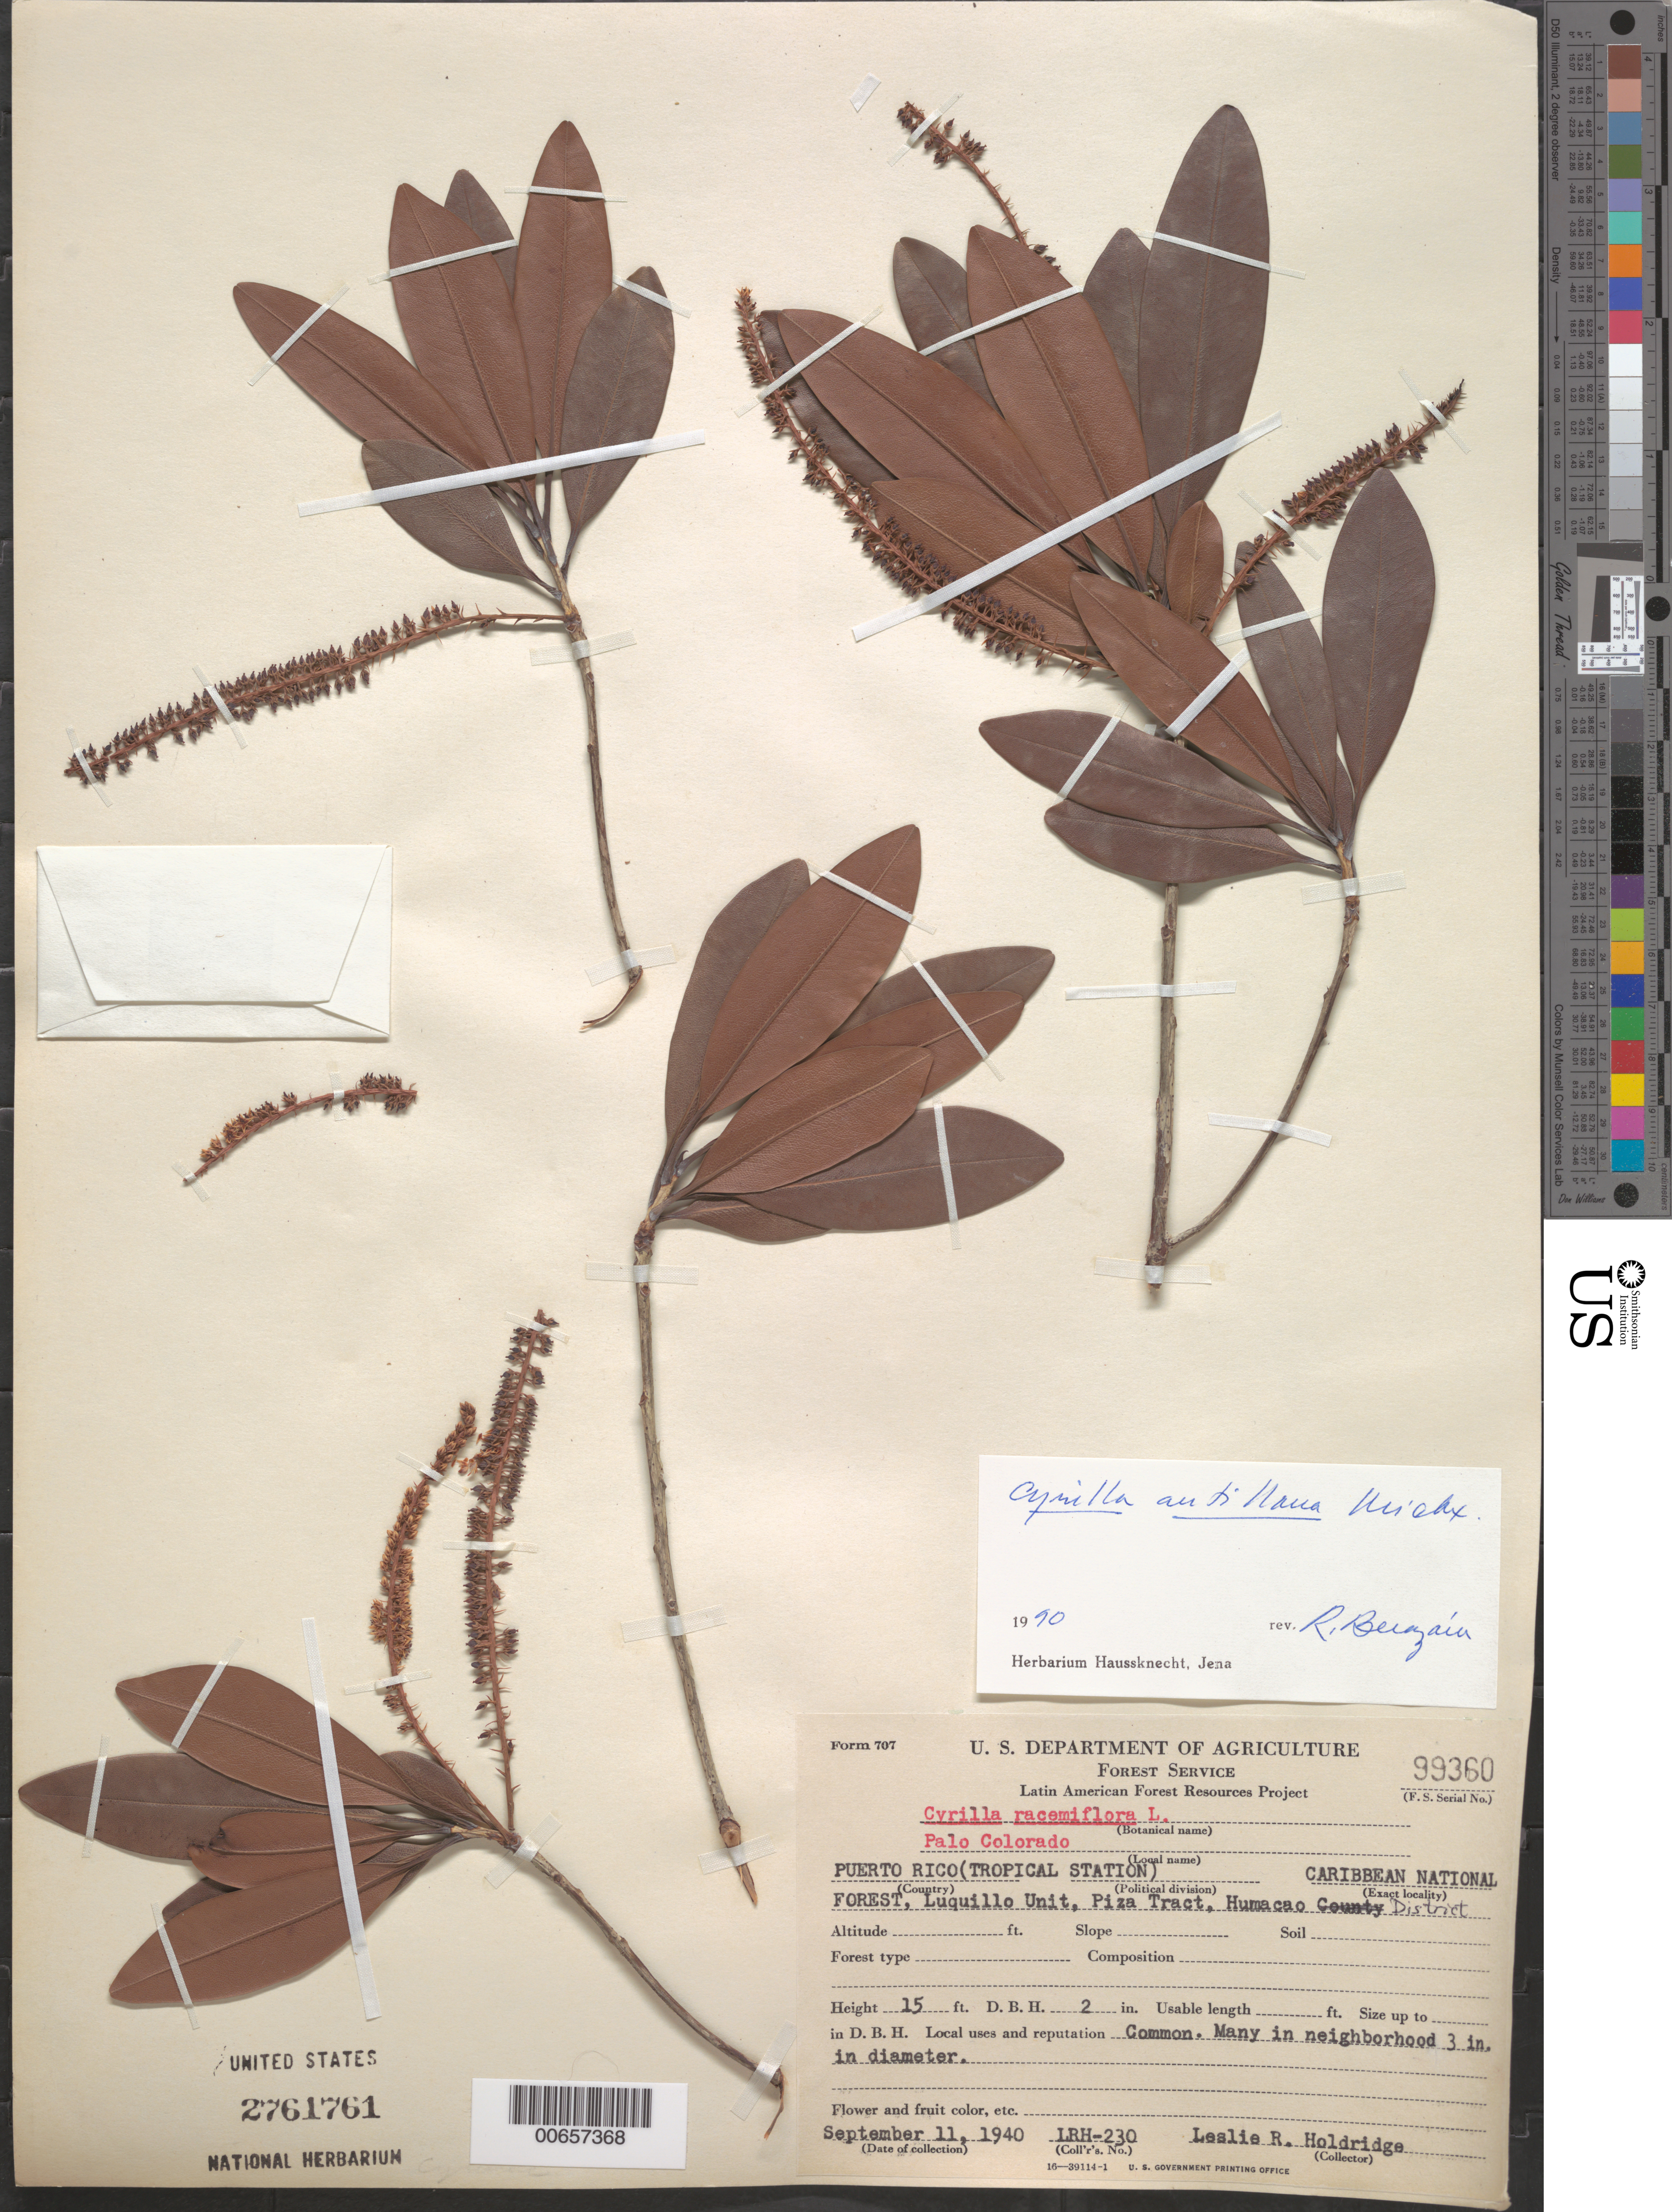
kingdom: Plantae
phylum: Tracheophyta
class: Magnoliopsida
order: Ericales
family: Cyrillaceae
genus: Cyrilla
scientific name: Cyrilla racemiflora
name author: L.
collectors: L. Holdridge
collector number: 230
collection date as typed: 11 Sep 1940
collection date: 1940-09-11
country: Puerto Rico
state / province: Humacao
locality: Humacao: Caribbean National Forest, Piza Tract.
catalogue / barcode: US 2761761